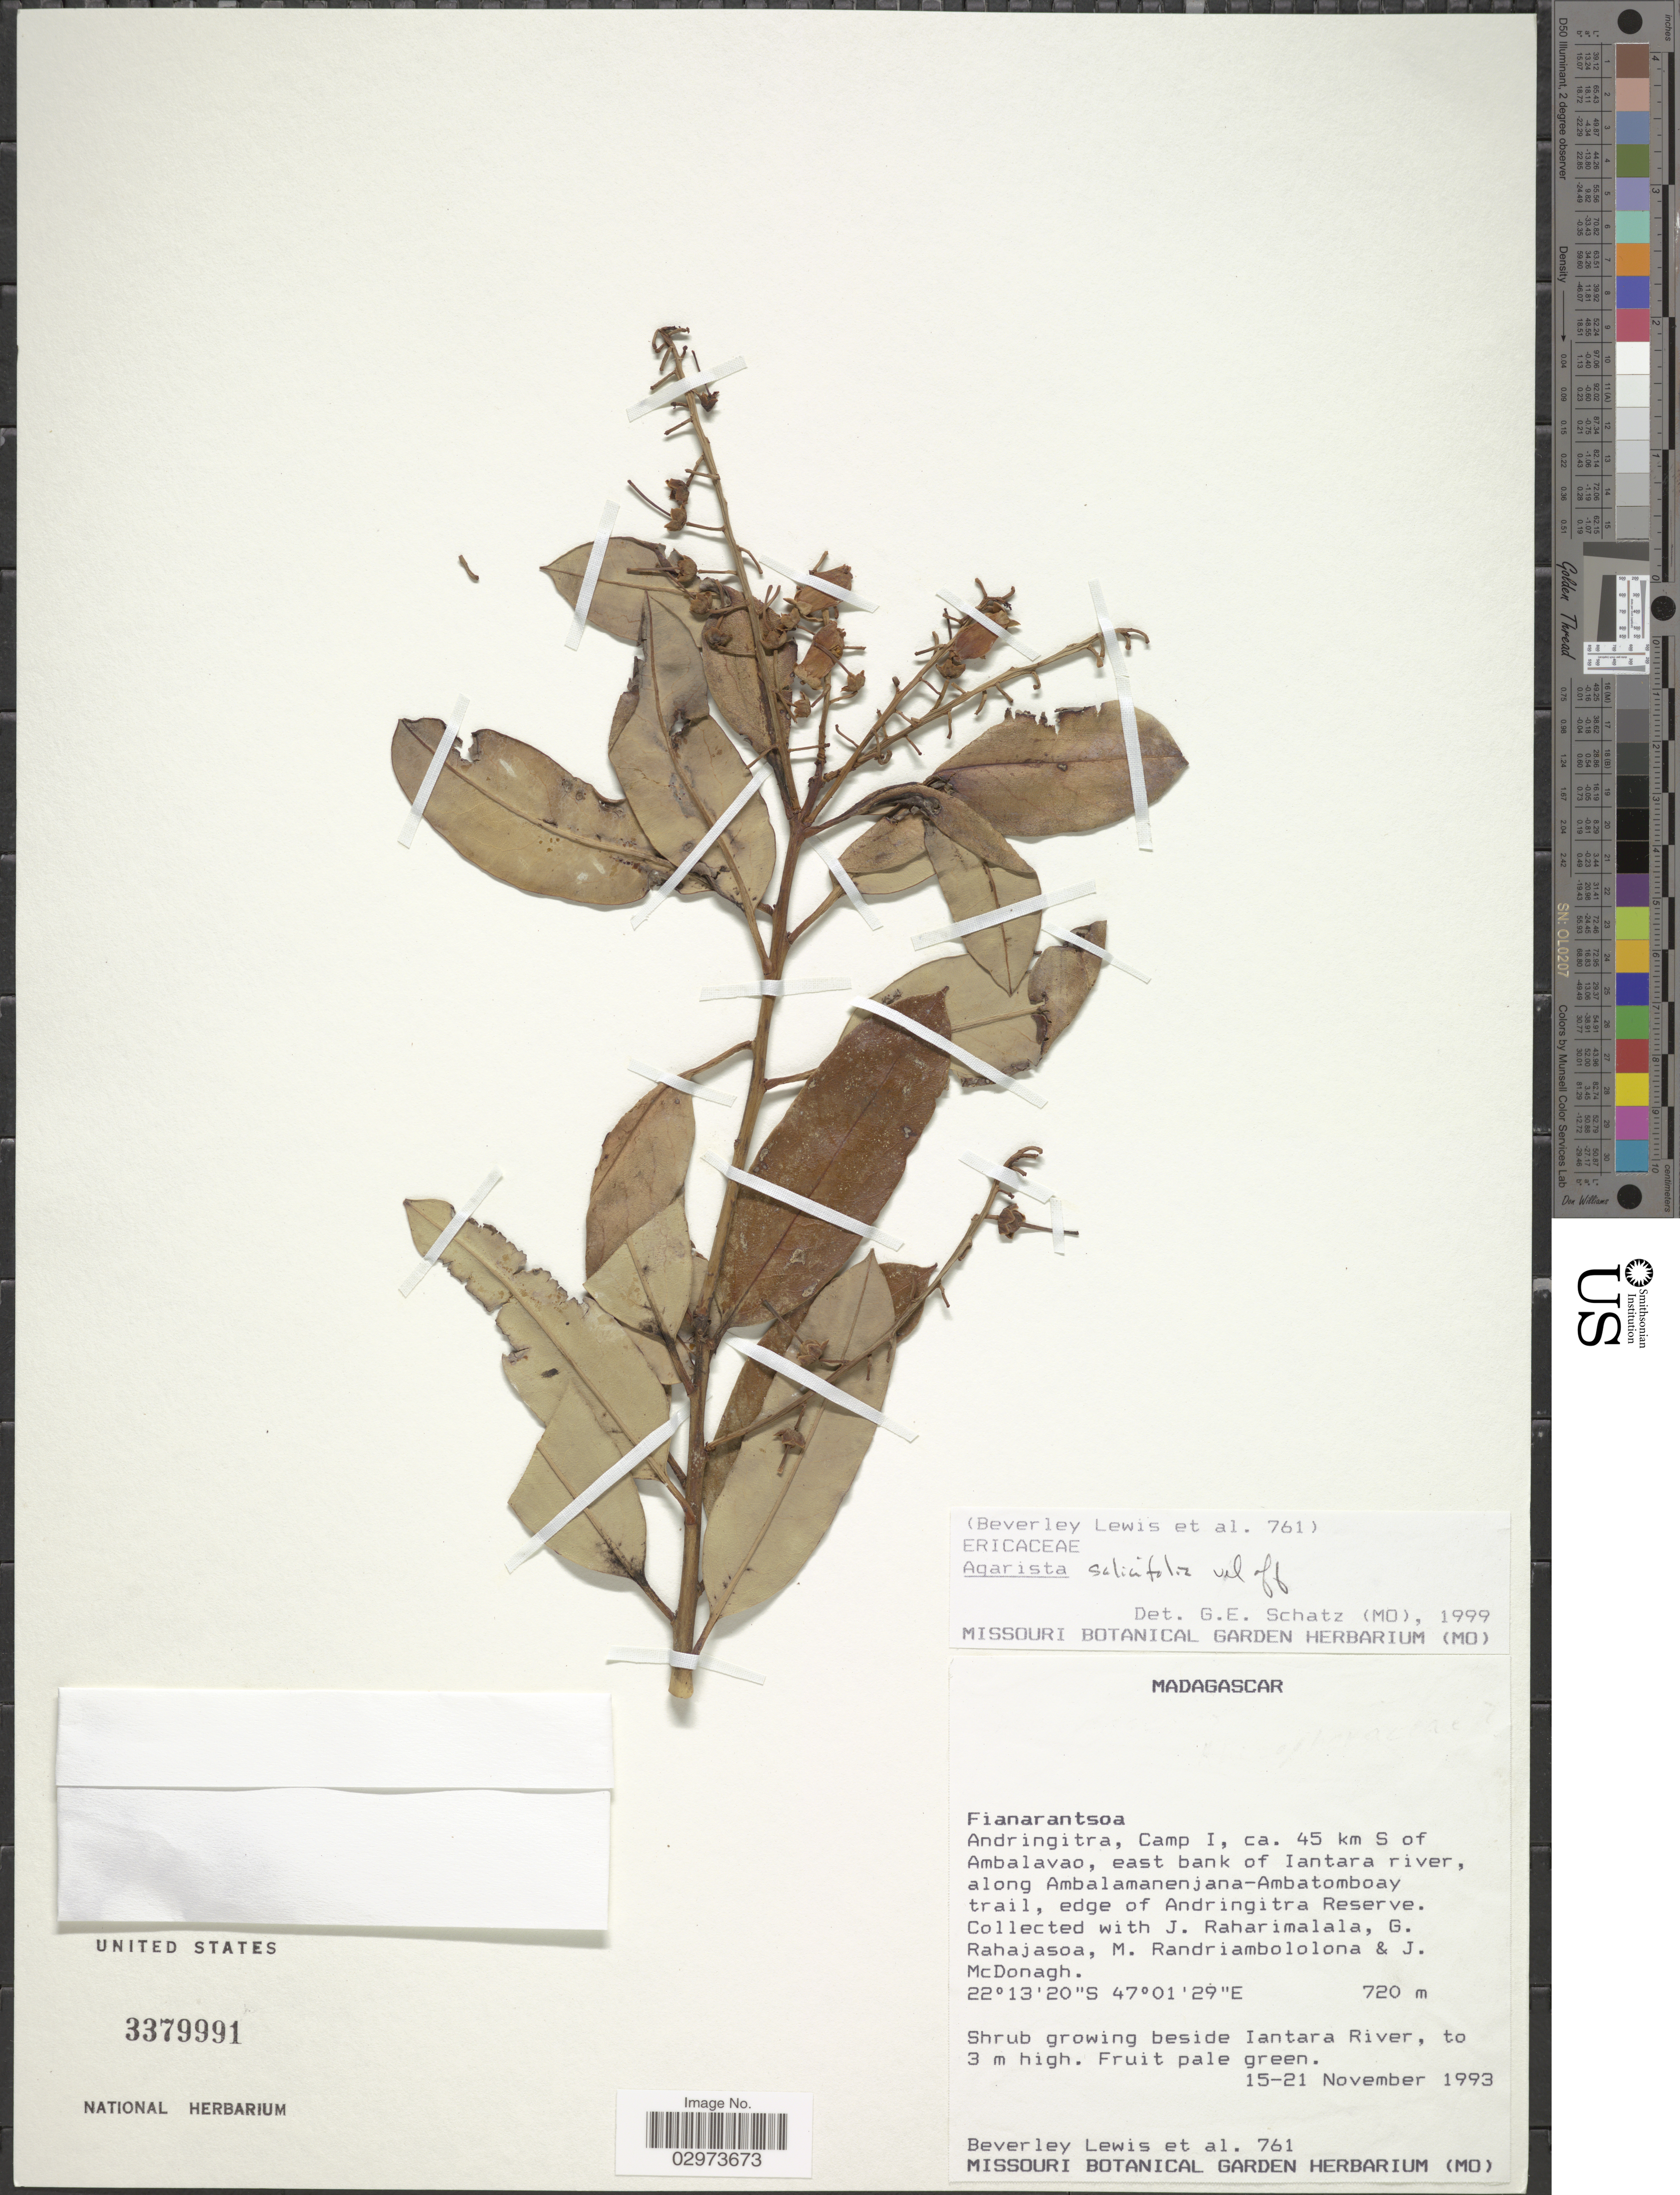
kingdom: Plantae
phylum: Tracheophyta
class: Magnoliopsida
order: Ericales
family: Ericaceae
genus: Agarista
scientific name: Agarista salicifolia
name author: (Lam.) G. Don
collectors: B. A. Lewis, J. Raharimalala, G. Rahajasoa, M. Randriambololona & J. McDonagh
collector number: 761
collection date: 1993-11-15/1993-11-21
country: Madagascar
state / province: Ihorombe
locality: Andringitra, Camp I, ca. 45 km S of Ambalavao, east bank of Iantara river, along Ambalamanenjana-Ambatomboay trail, edge of Andringitra Reserve. Beside Iantara River.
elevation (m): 720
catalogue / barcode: US 3379991